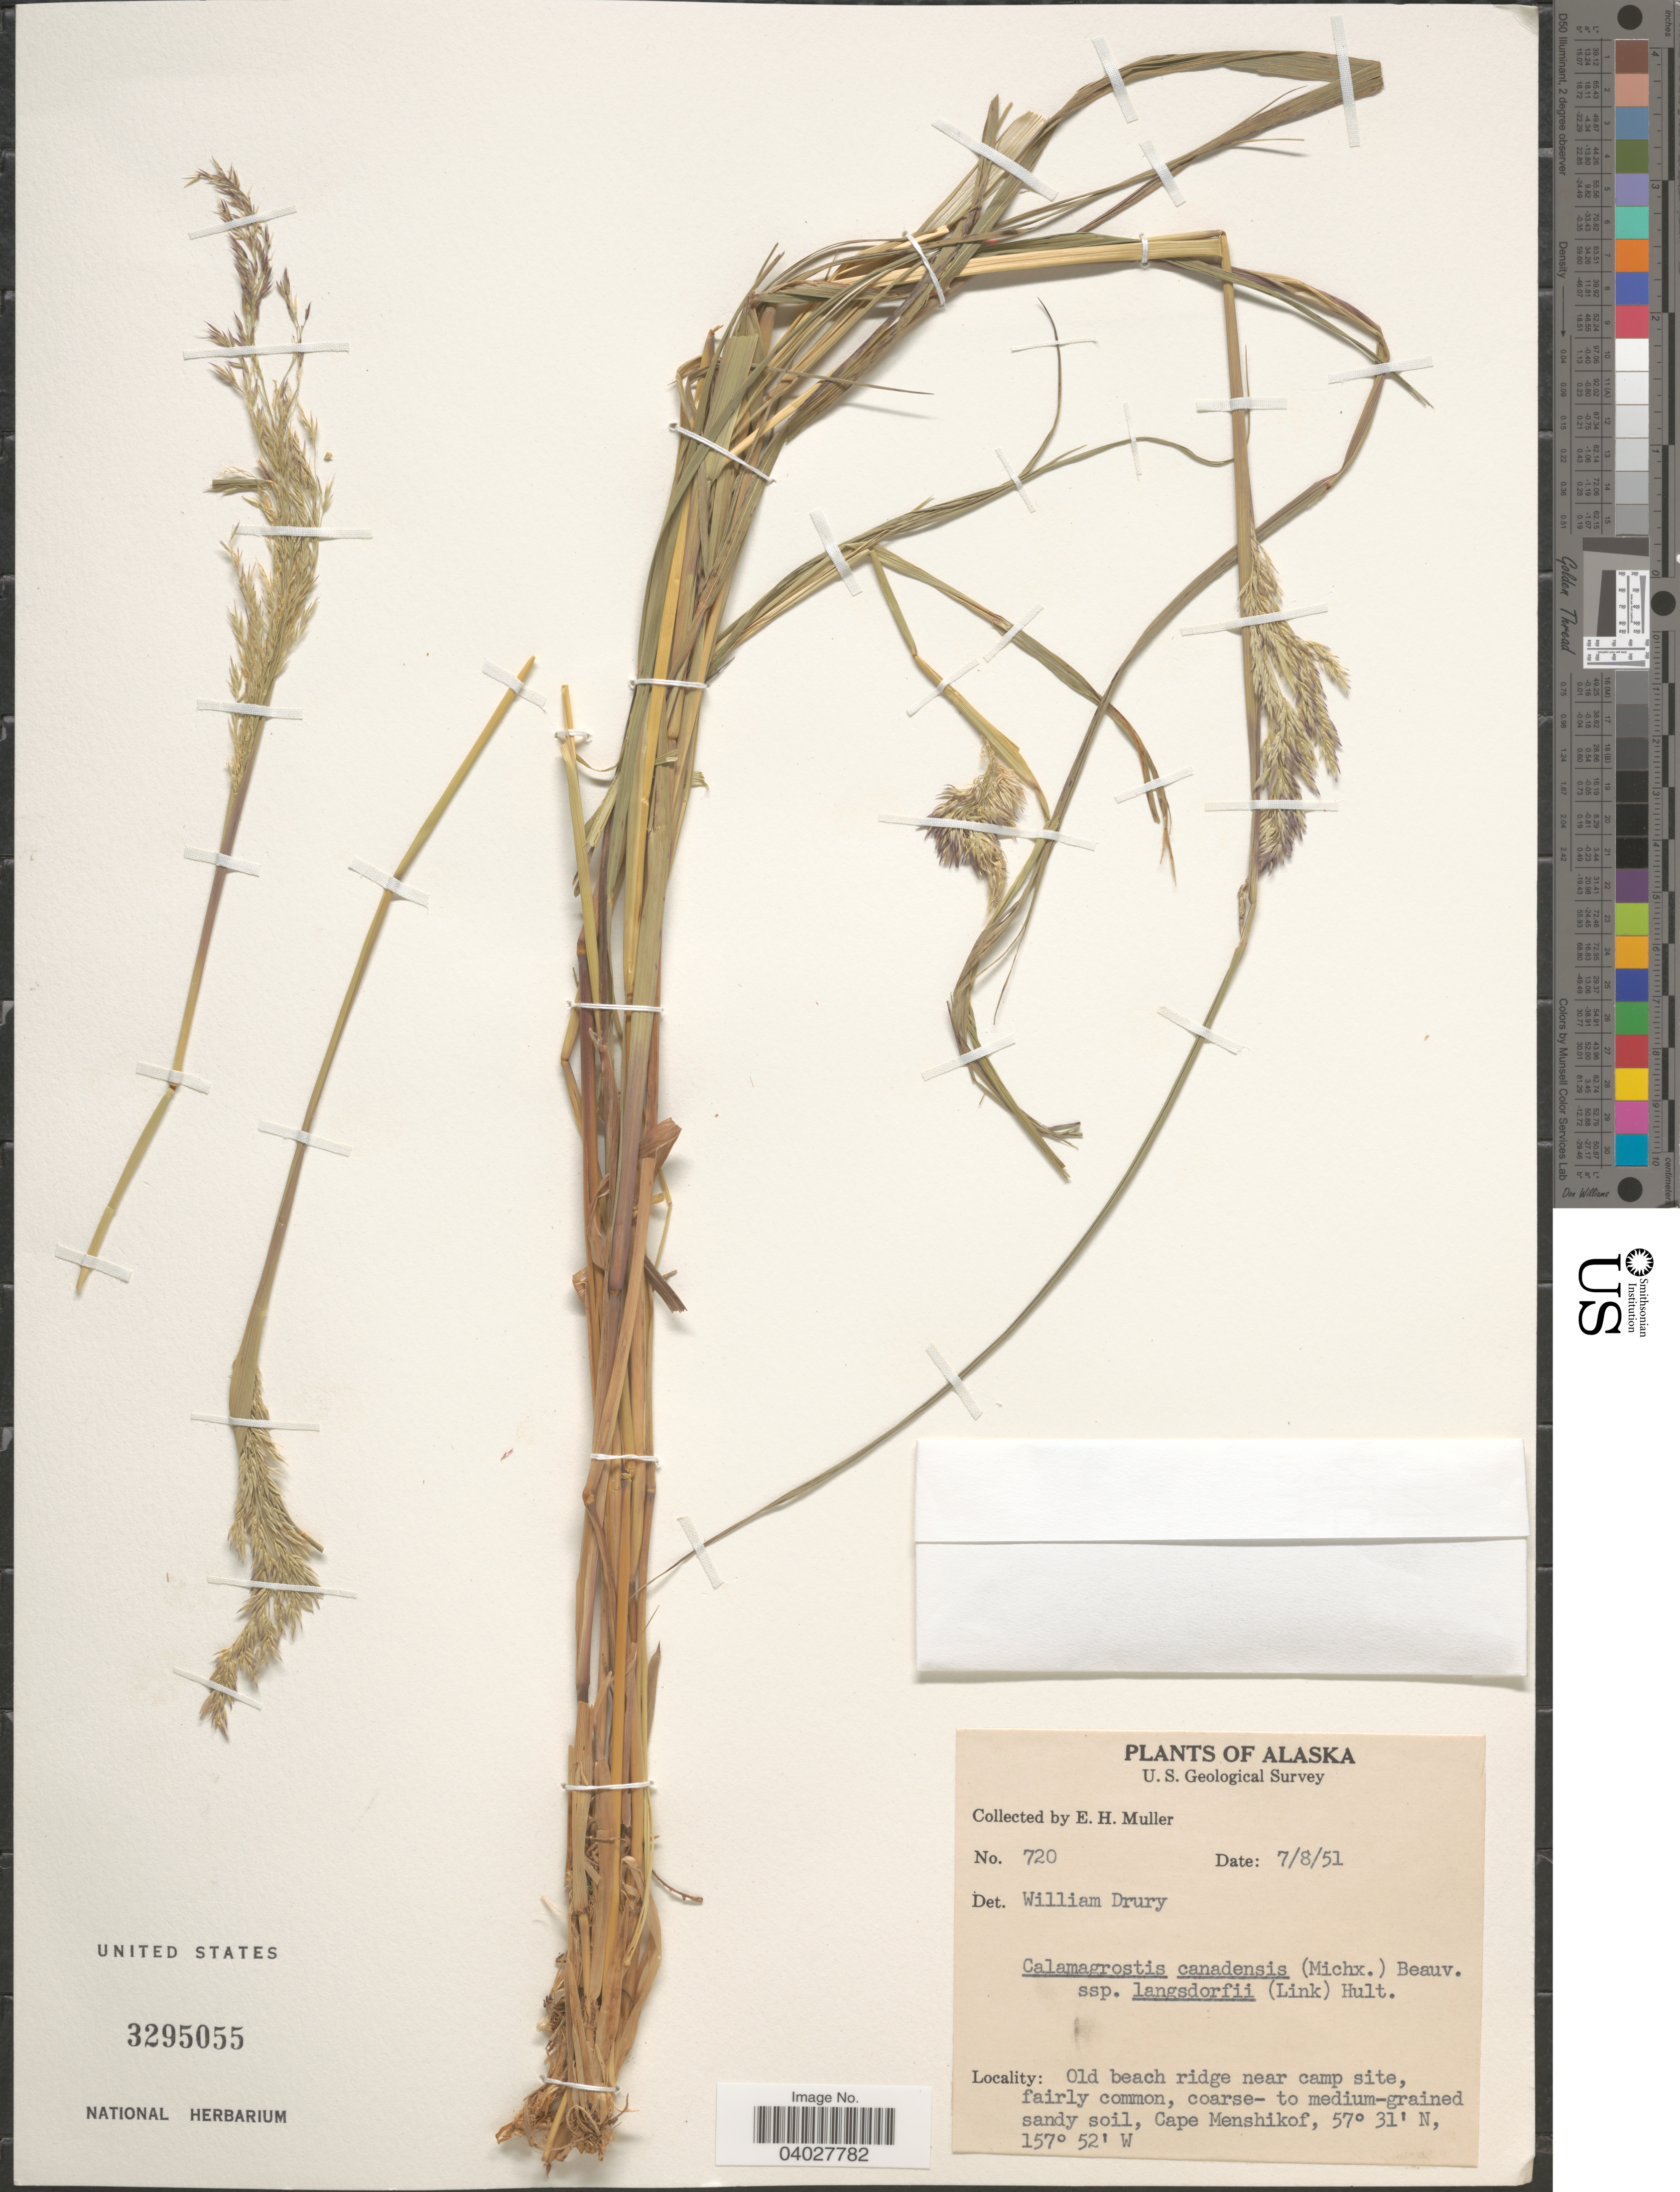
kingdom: Plantae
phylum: Tracheophyta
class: Liliopsida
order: Poales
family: Poaceae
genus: Calamagrostis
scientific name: Calamagrostis canadensis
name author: (Michx.) P. Beauv.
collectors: E. H. Muller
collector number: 720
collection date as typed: Transcribed d/m/y: 8/7/51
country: United States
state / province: Alaska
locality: Old beach ridge near camp site, fairly common, coarse- to medium- grained sandy soil, Cape Menshikof.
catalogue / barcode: US 3295055